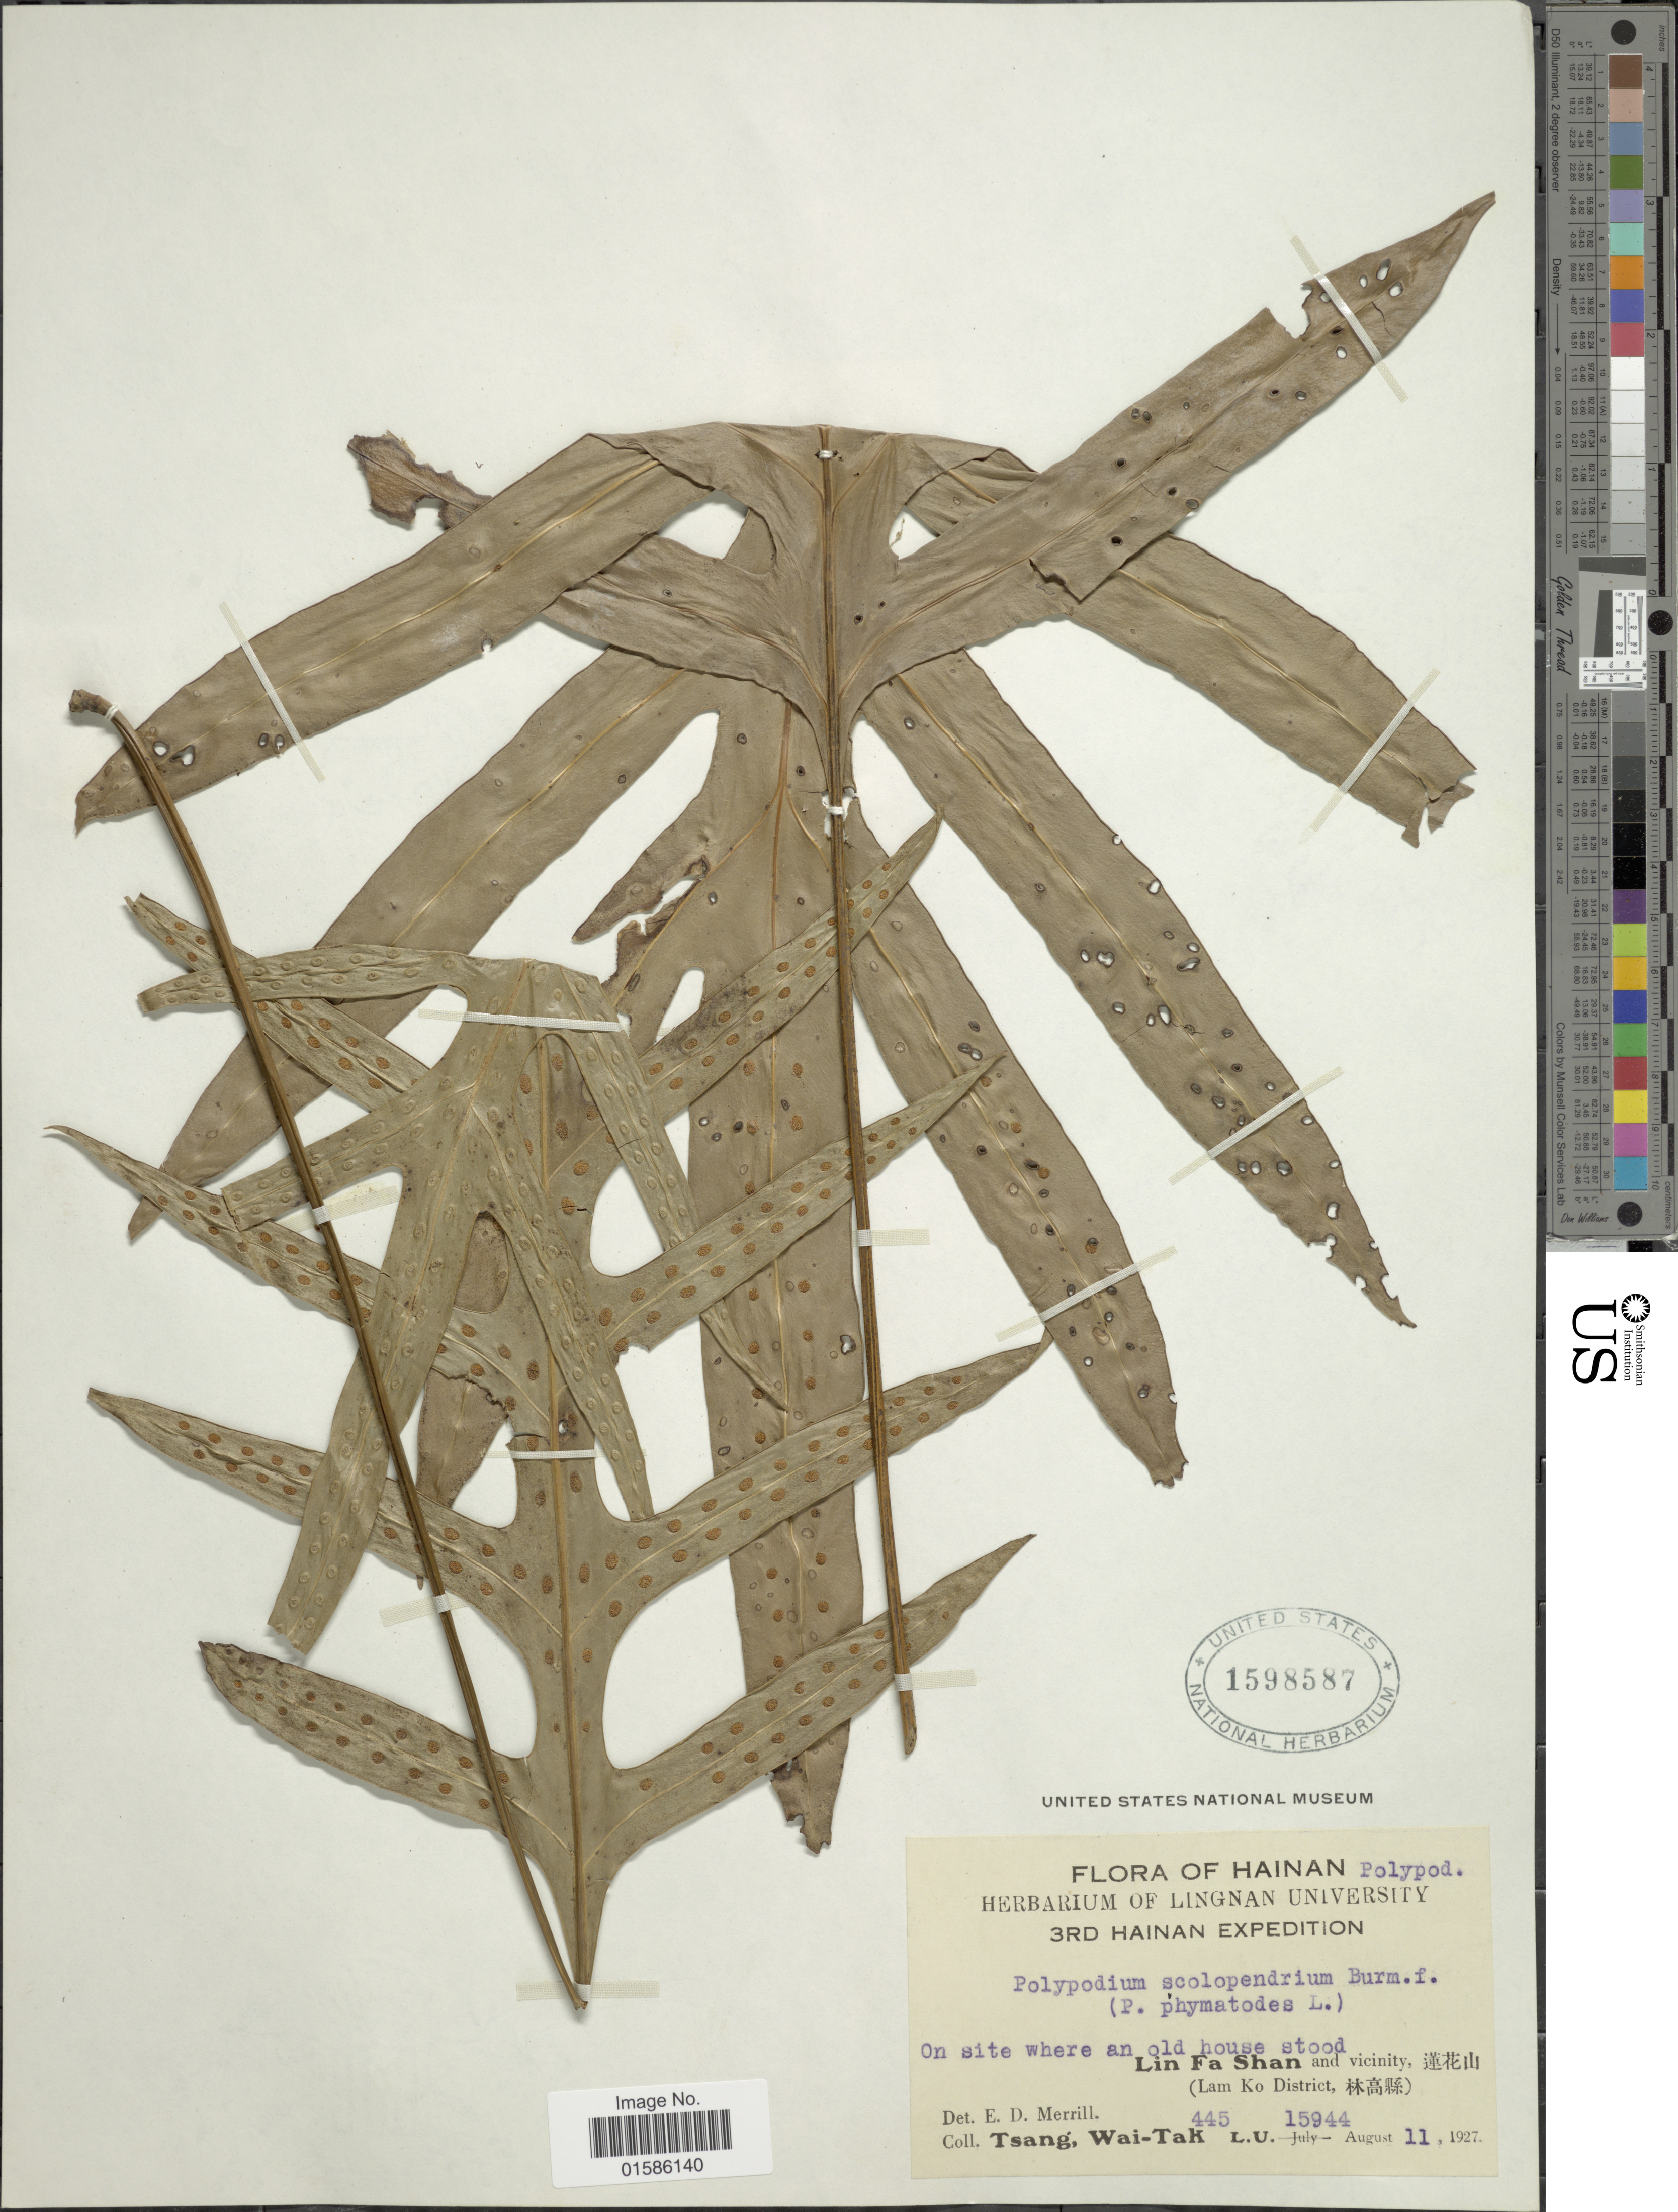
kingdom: Plantae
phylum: Tracheophyta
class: Polypodiopsida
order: Polypodiales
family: Polypodiaceae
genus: Microsorum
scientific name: Microsorum scolopendria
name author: (Burm. f.) Copel.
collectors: W. T. Tsang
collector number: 445/15944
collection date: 1927-08-11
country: China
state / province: Hainan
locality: LFa Shan and vicinity, (lam Ko District,)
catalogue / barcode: US 1598587